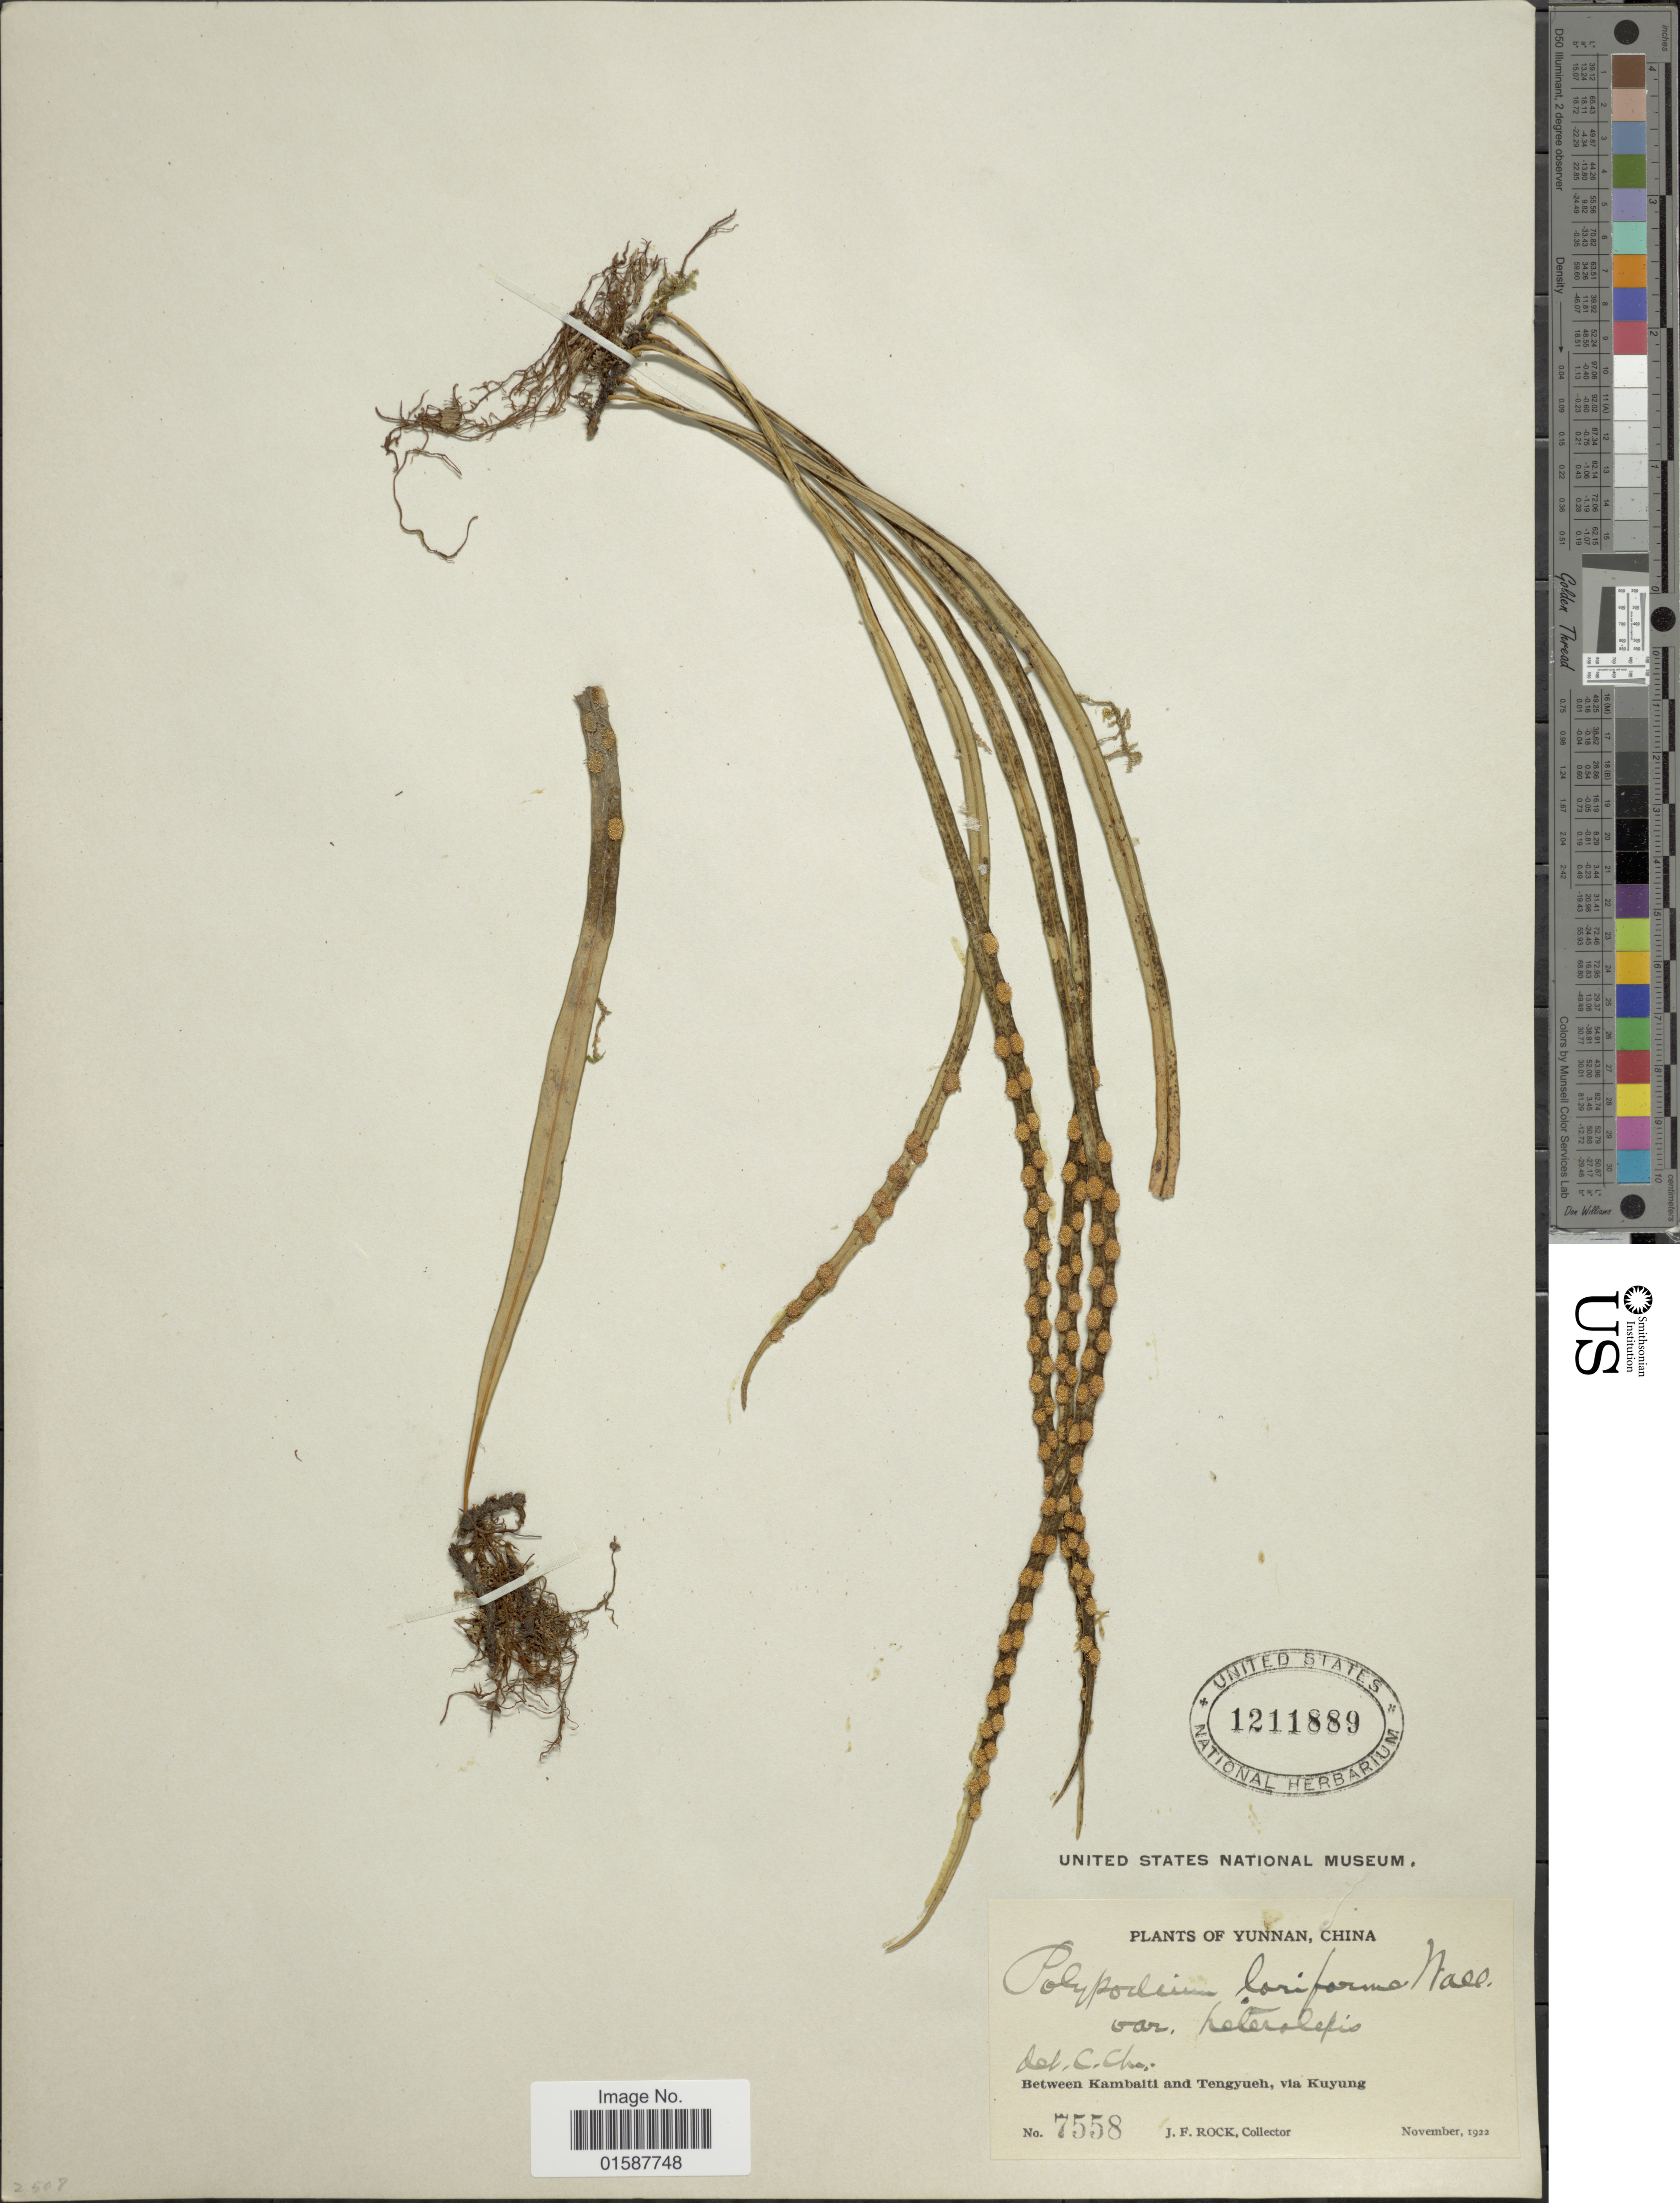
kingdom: Plantae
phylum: Tracheophyta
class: Polypodiopsida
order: Polypodiales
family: Polypodiaceae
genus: Lepisorus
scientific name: Lepisorus loriformis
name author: (Wall. ex Mett.) Ching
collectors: J. F. Rock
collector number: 7558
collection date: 1922-11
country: China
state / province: Yunnan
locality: Yunnan, between Kambaiti and Tengyueh, via Kuyung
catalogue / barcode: US 1211889